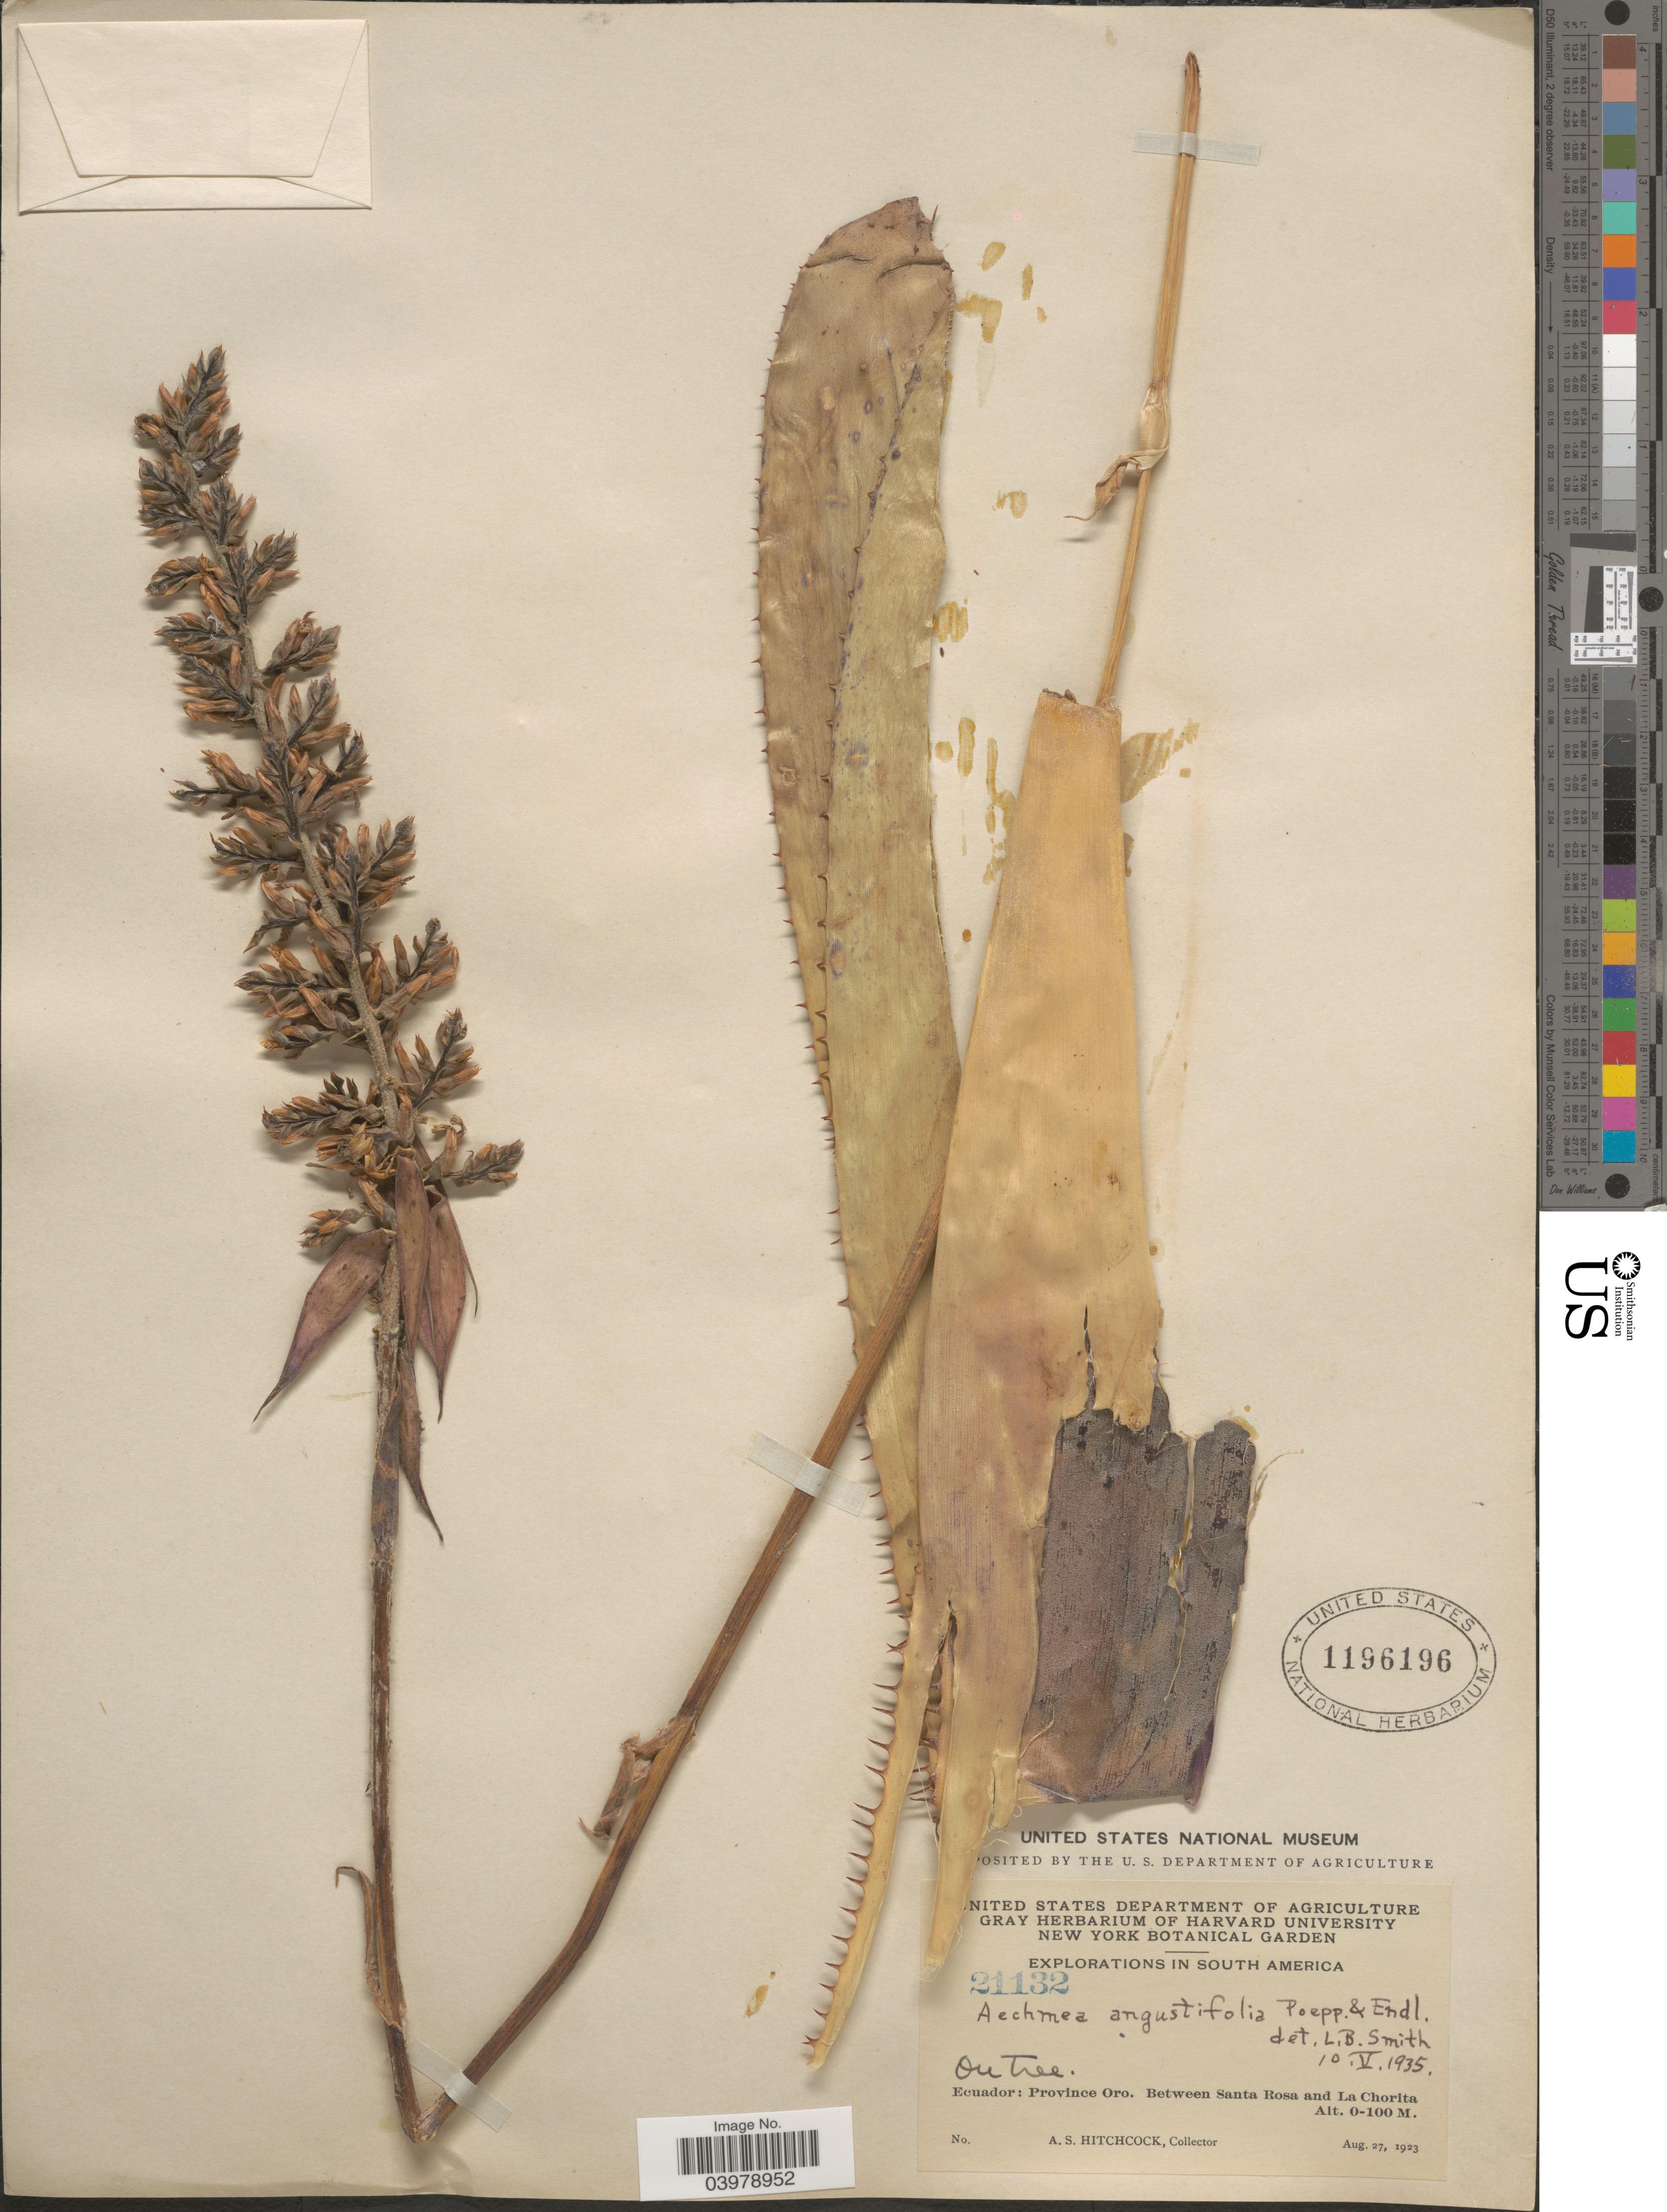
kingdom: Plantae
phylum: Tracheophyta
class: Liliopsida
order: Poales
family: Bromeliaceae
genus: Aechmea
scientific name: Aechmea angustifolia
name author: Poepp. & Endl.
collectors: A. S. Hitchcock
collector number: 21132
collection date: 1923-08-27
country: Ecuador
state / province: El Oro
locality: Province Oro. Between Santa Rosa and La Chorita.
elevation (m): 0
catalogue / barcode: US 1196196